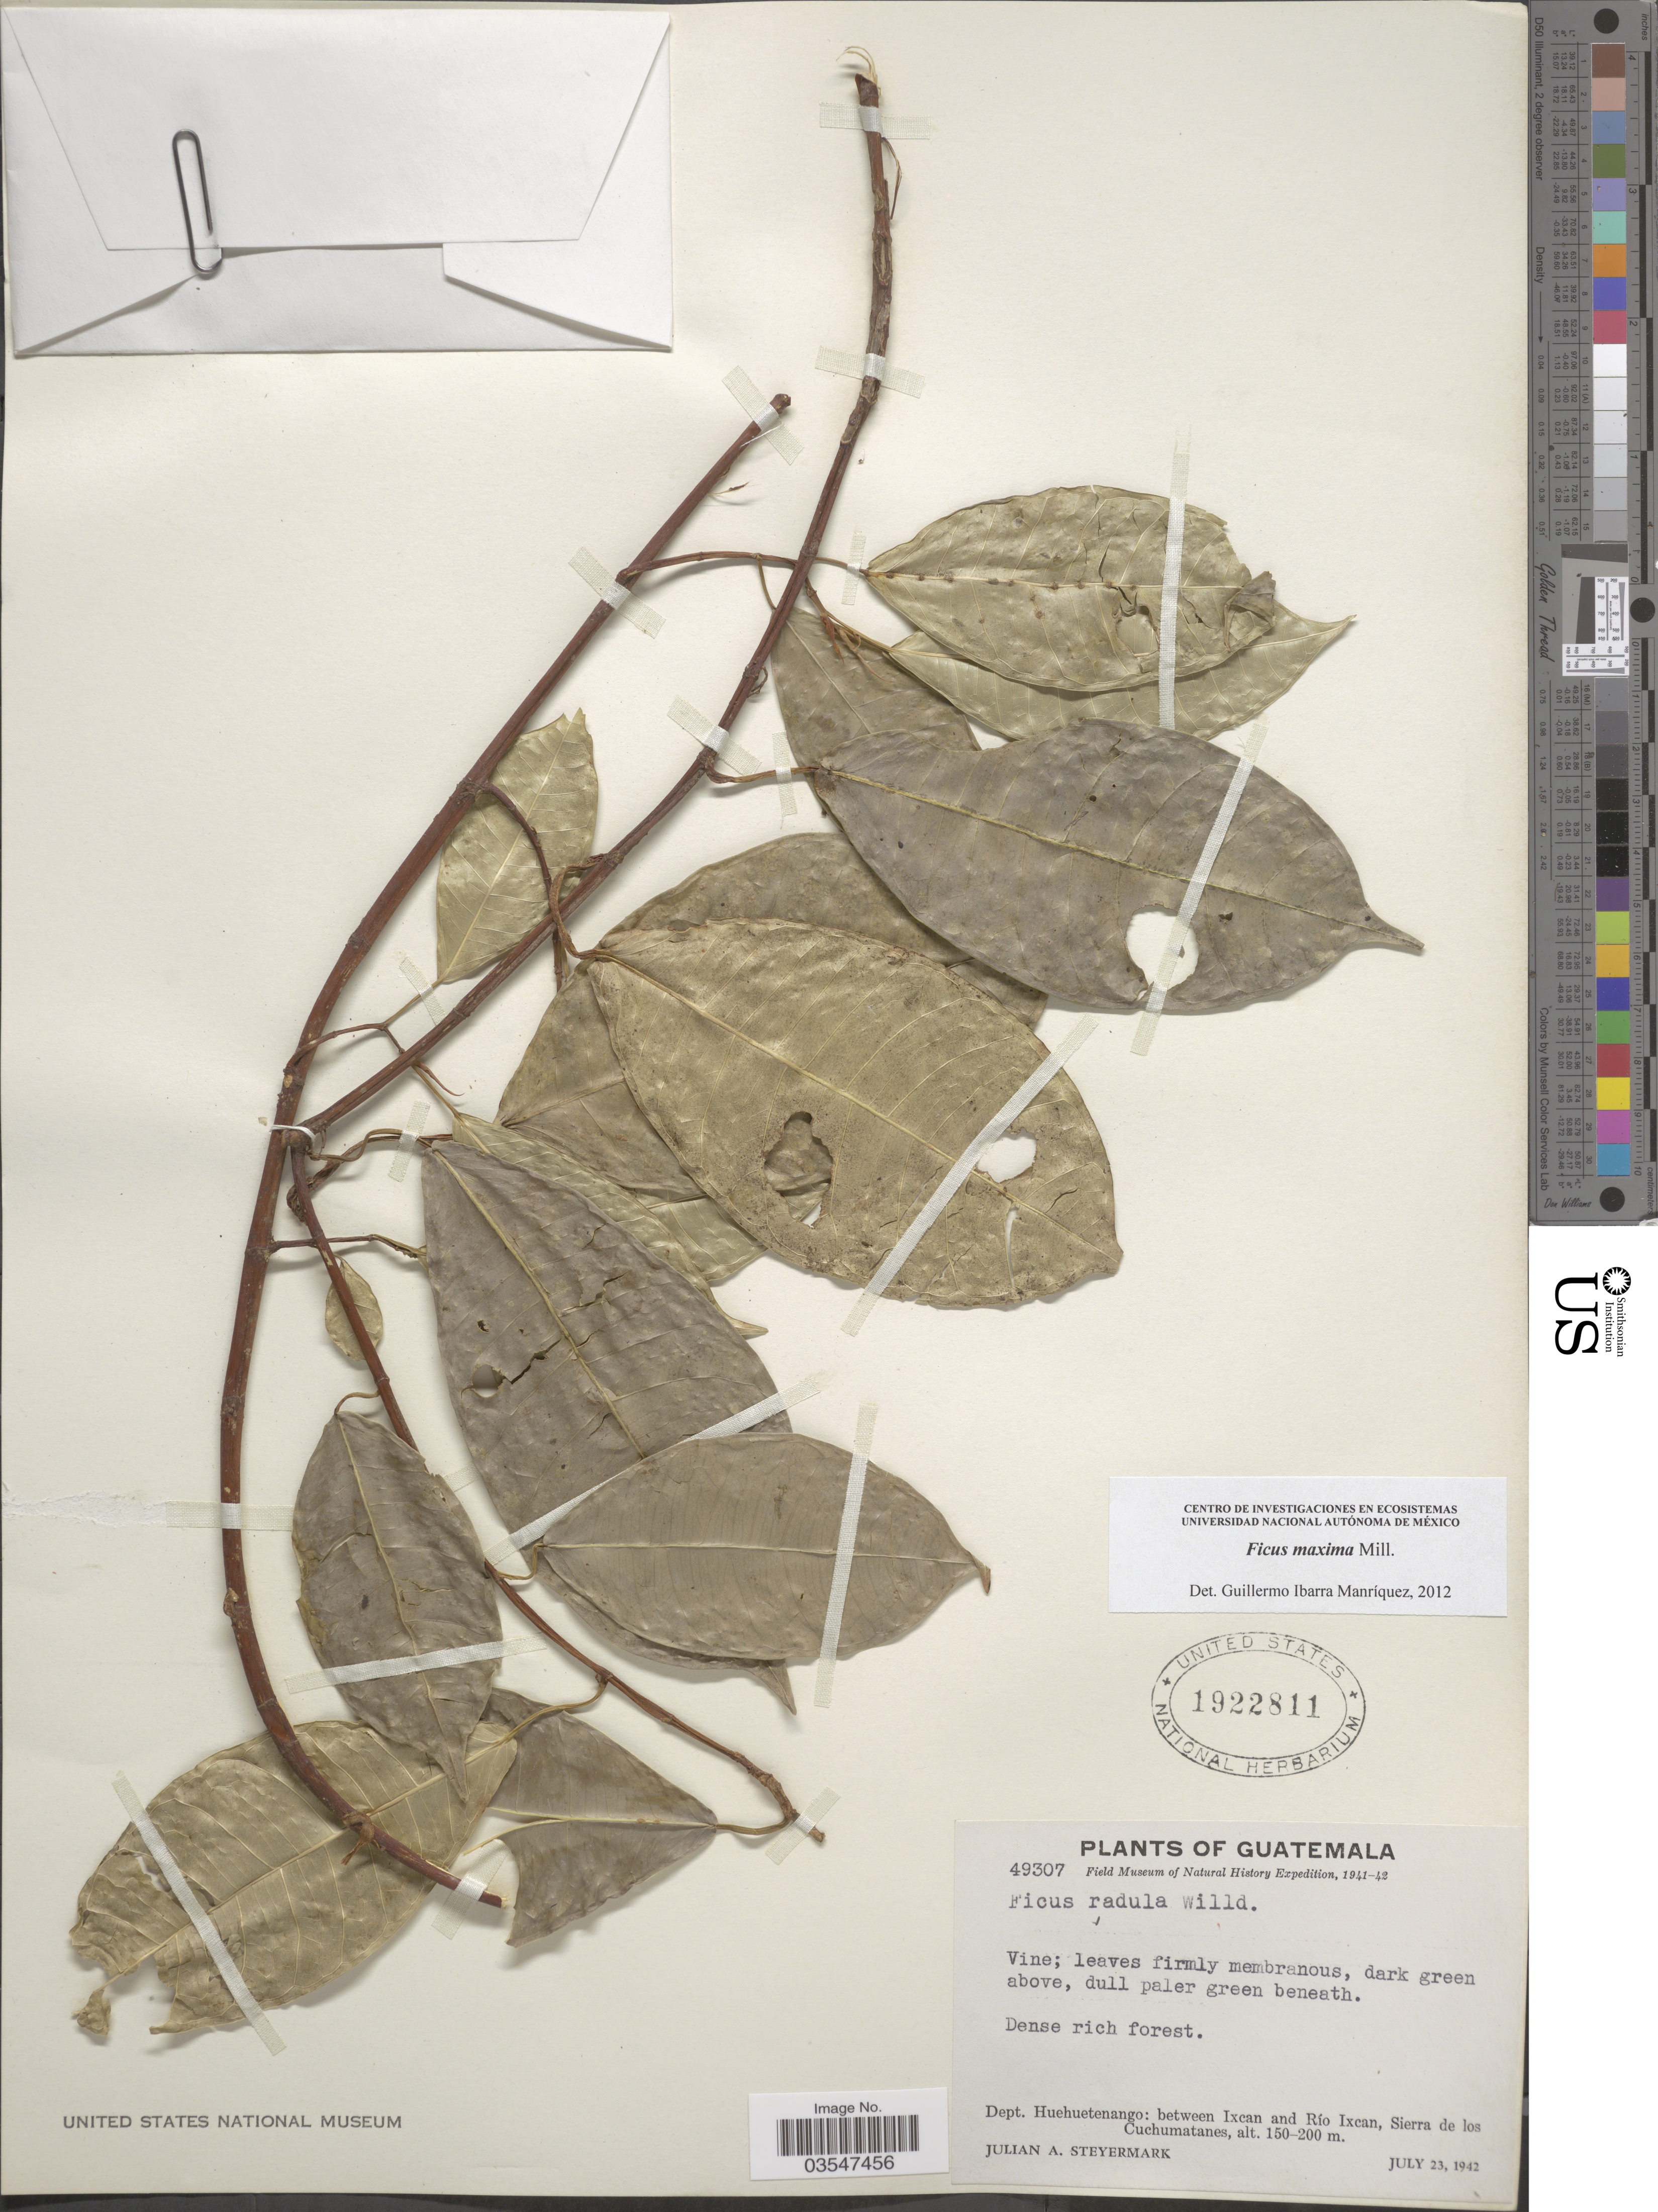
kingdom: Plantae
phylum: Tracheophyta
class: Magnoliopsida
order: Rosales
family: Moraceae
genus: Ficus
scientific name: Ficus maxima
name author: Mill.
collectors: J. Steyermark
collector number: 49307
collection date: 1942-07-23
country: Guatemala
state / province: Huehuetenango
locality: Dept. Huehuetenango: between Ixcan and Río Ixcan, Sierra de los Cuchumatanes.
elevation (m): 150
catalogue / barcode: US 1922811